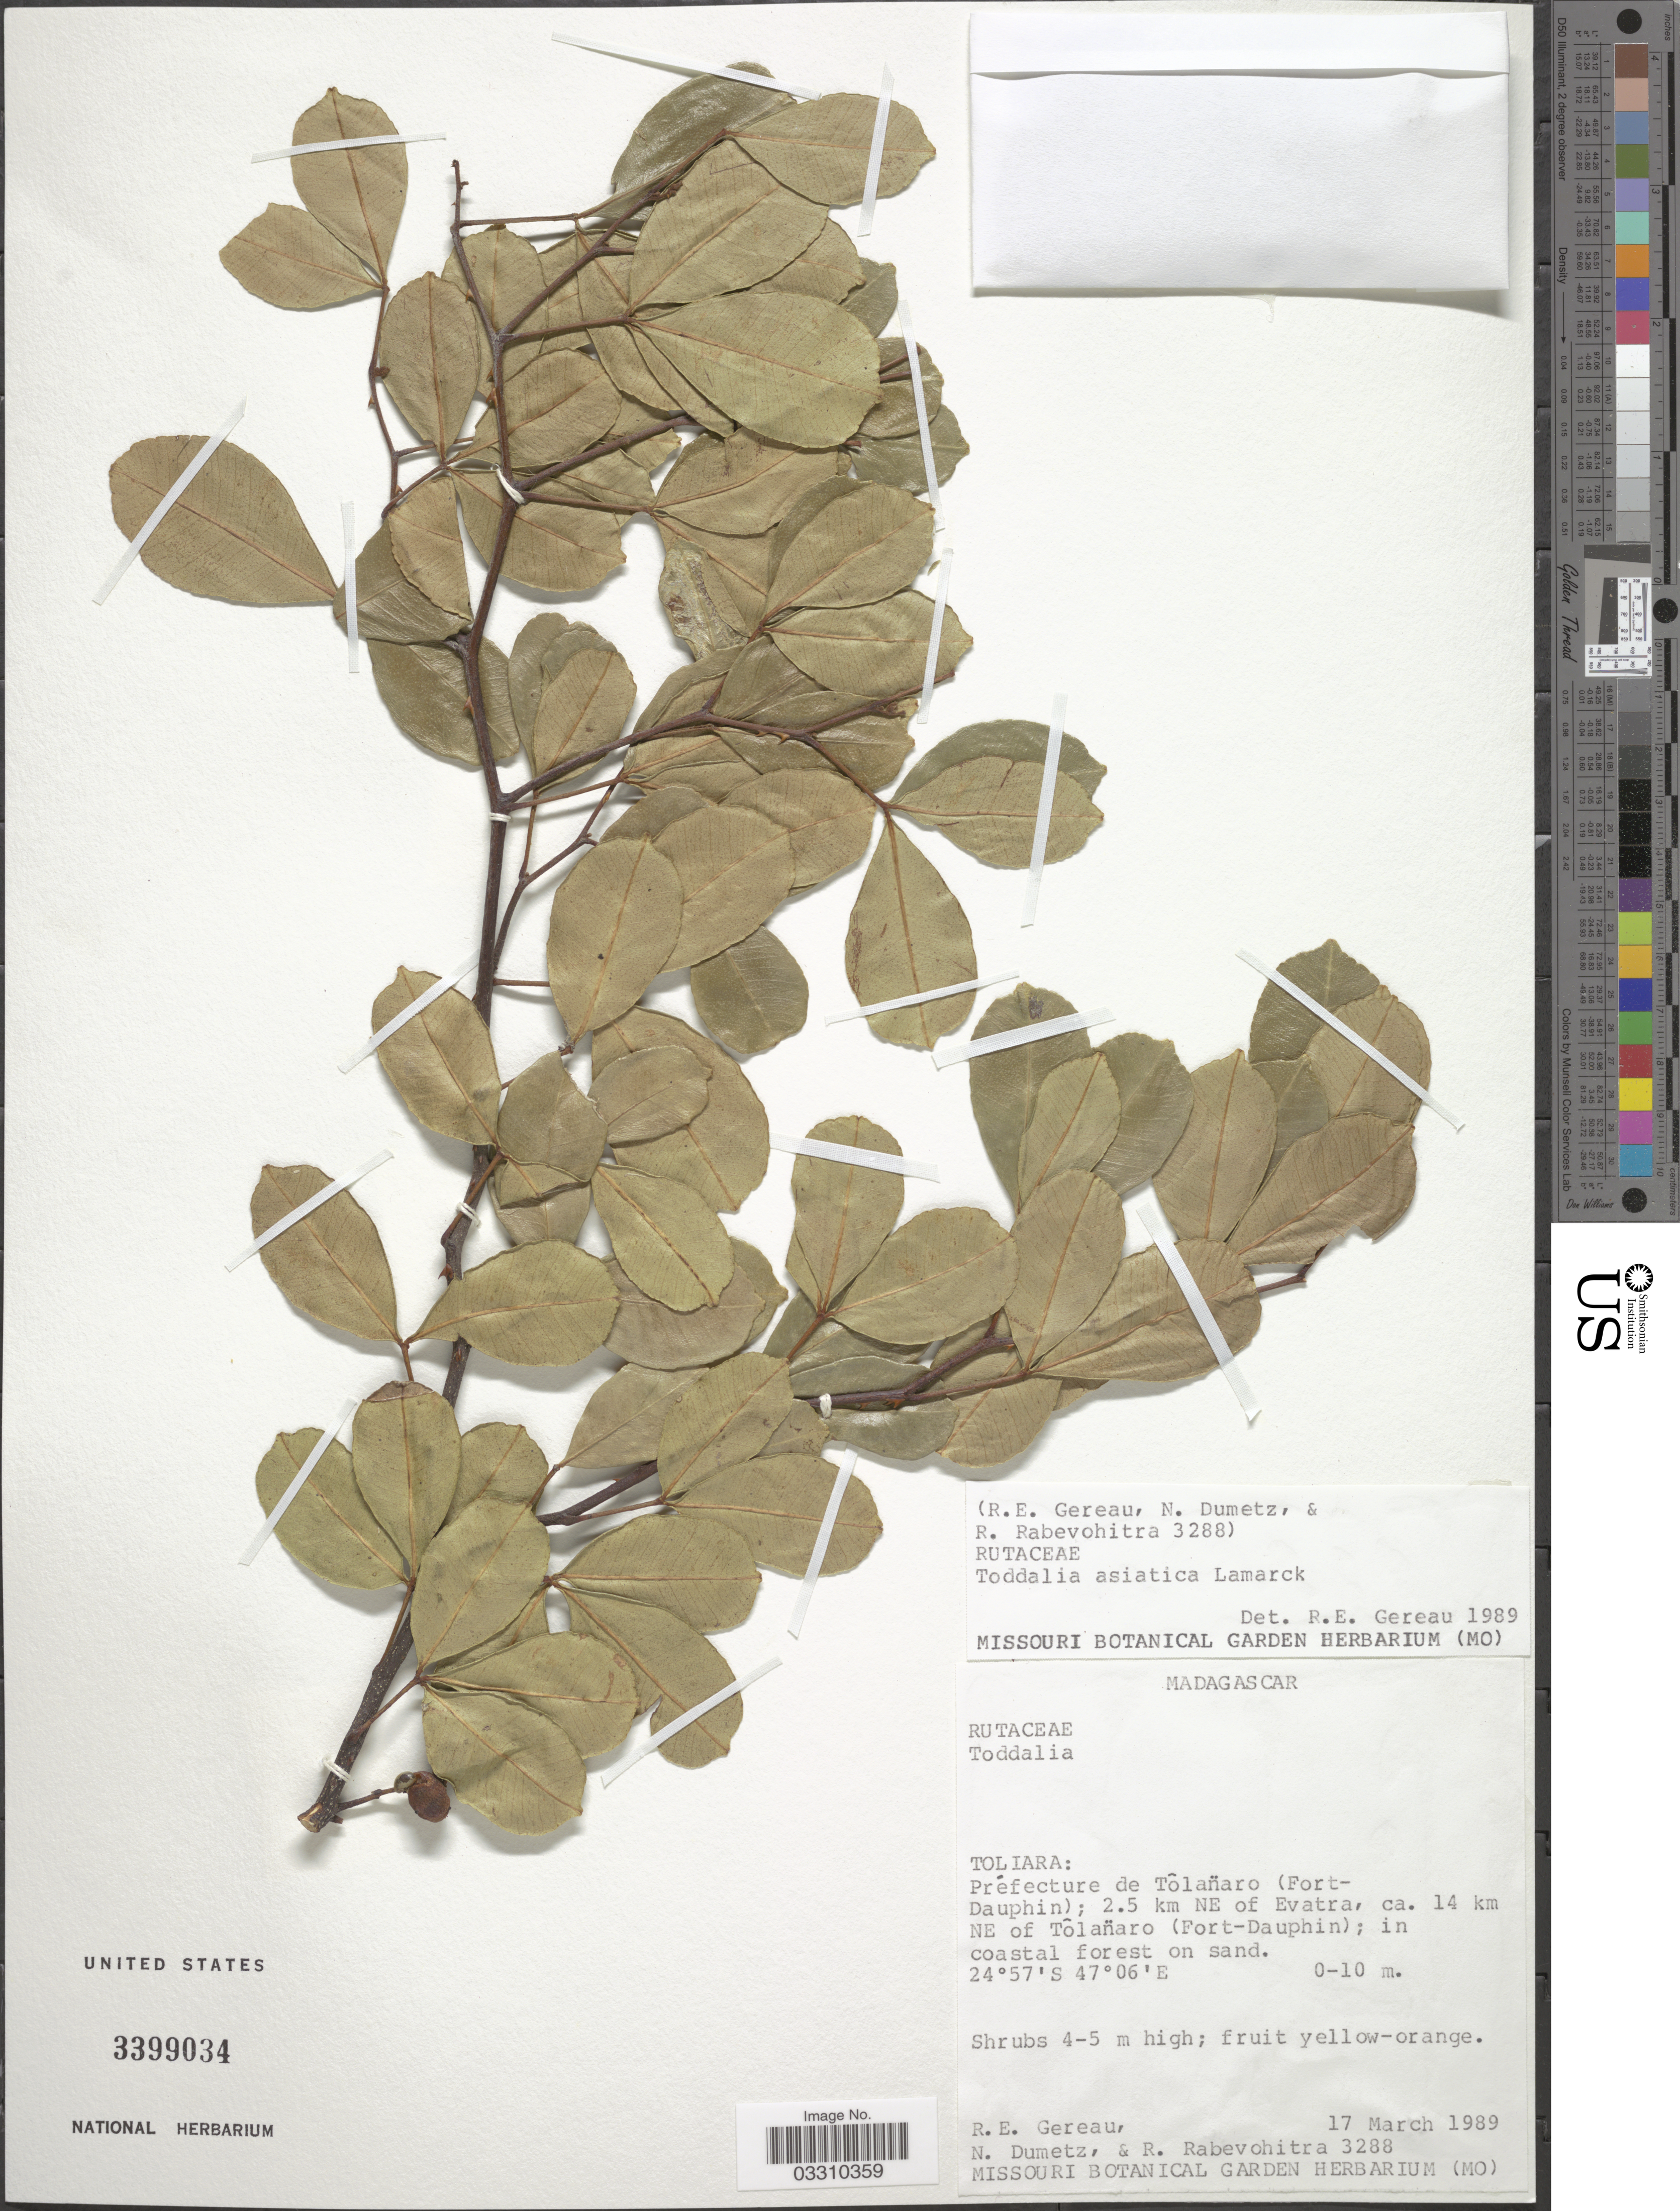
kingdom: Plantae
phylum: Tracheophyta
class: Magnoliopsida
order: Sapindales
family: Rutaceae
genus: Zanthoxylum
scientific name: Zanthoxylum asiaticum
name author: (L.) Appelhans et al.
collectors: R. Gereau, N. Dumetz & R. Rabevohitra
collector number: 3288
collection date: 1989-03-17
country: Madagascar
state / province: Anosy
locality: Préfecture de Tôlanaro (Fort-Dauphin); 2.5 km NE of Evatra, ca. 14 km NE of Tôlanaro (Fort-Dauphin).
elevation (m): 0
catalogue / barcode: US 3399034